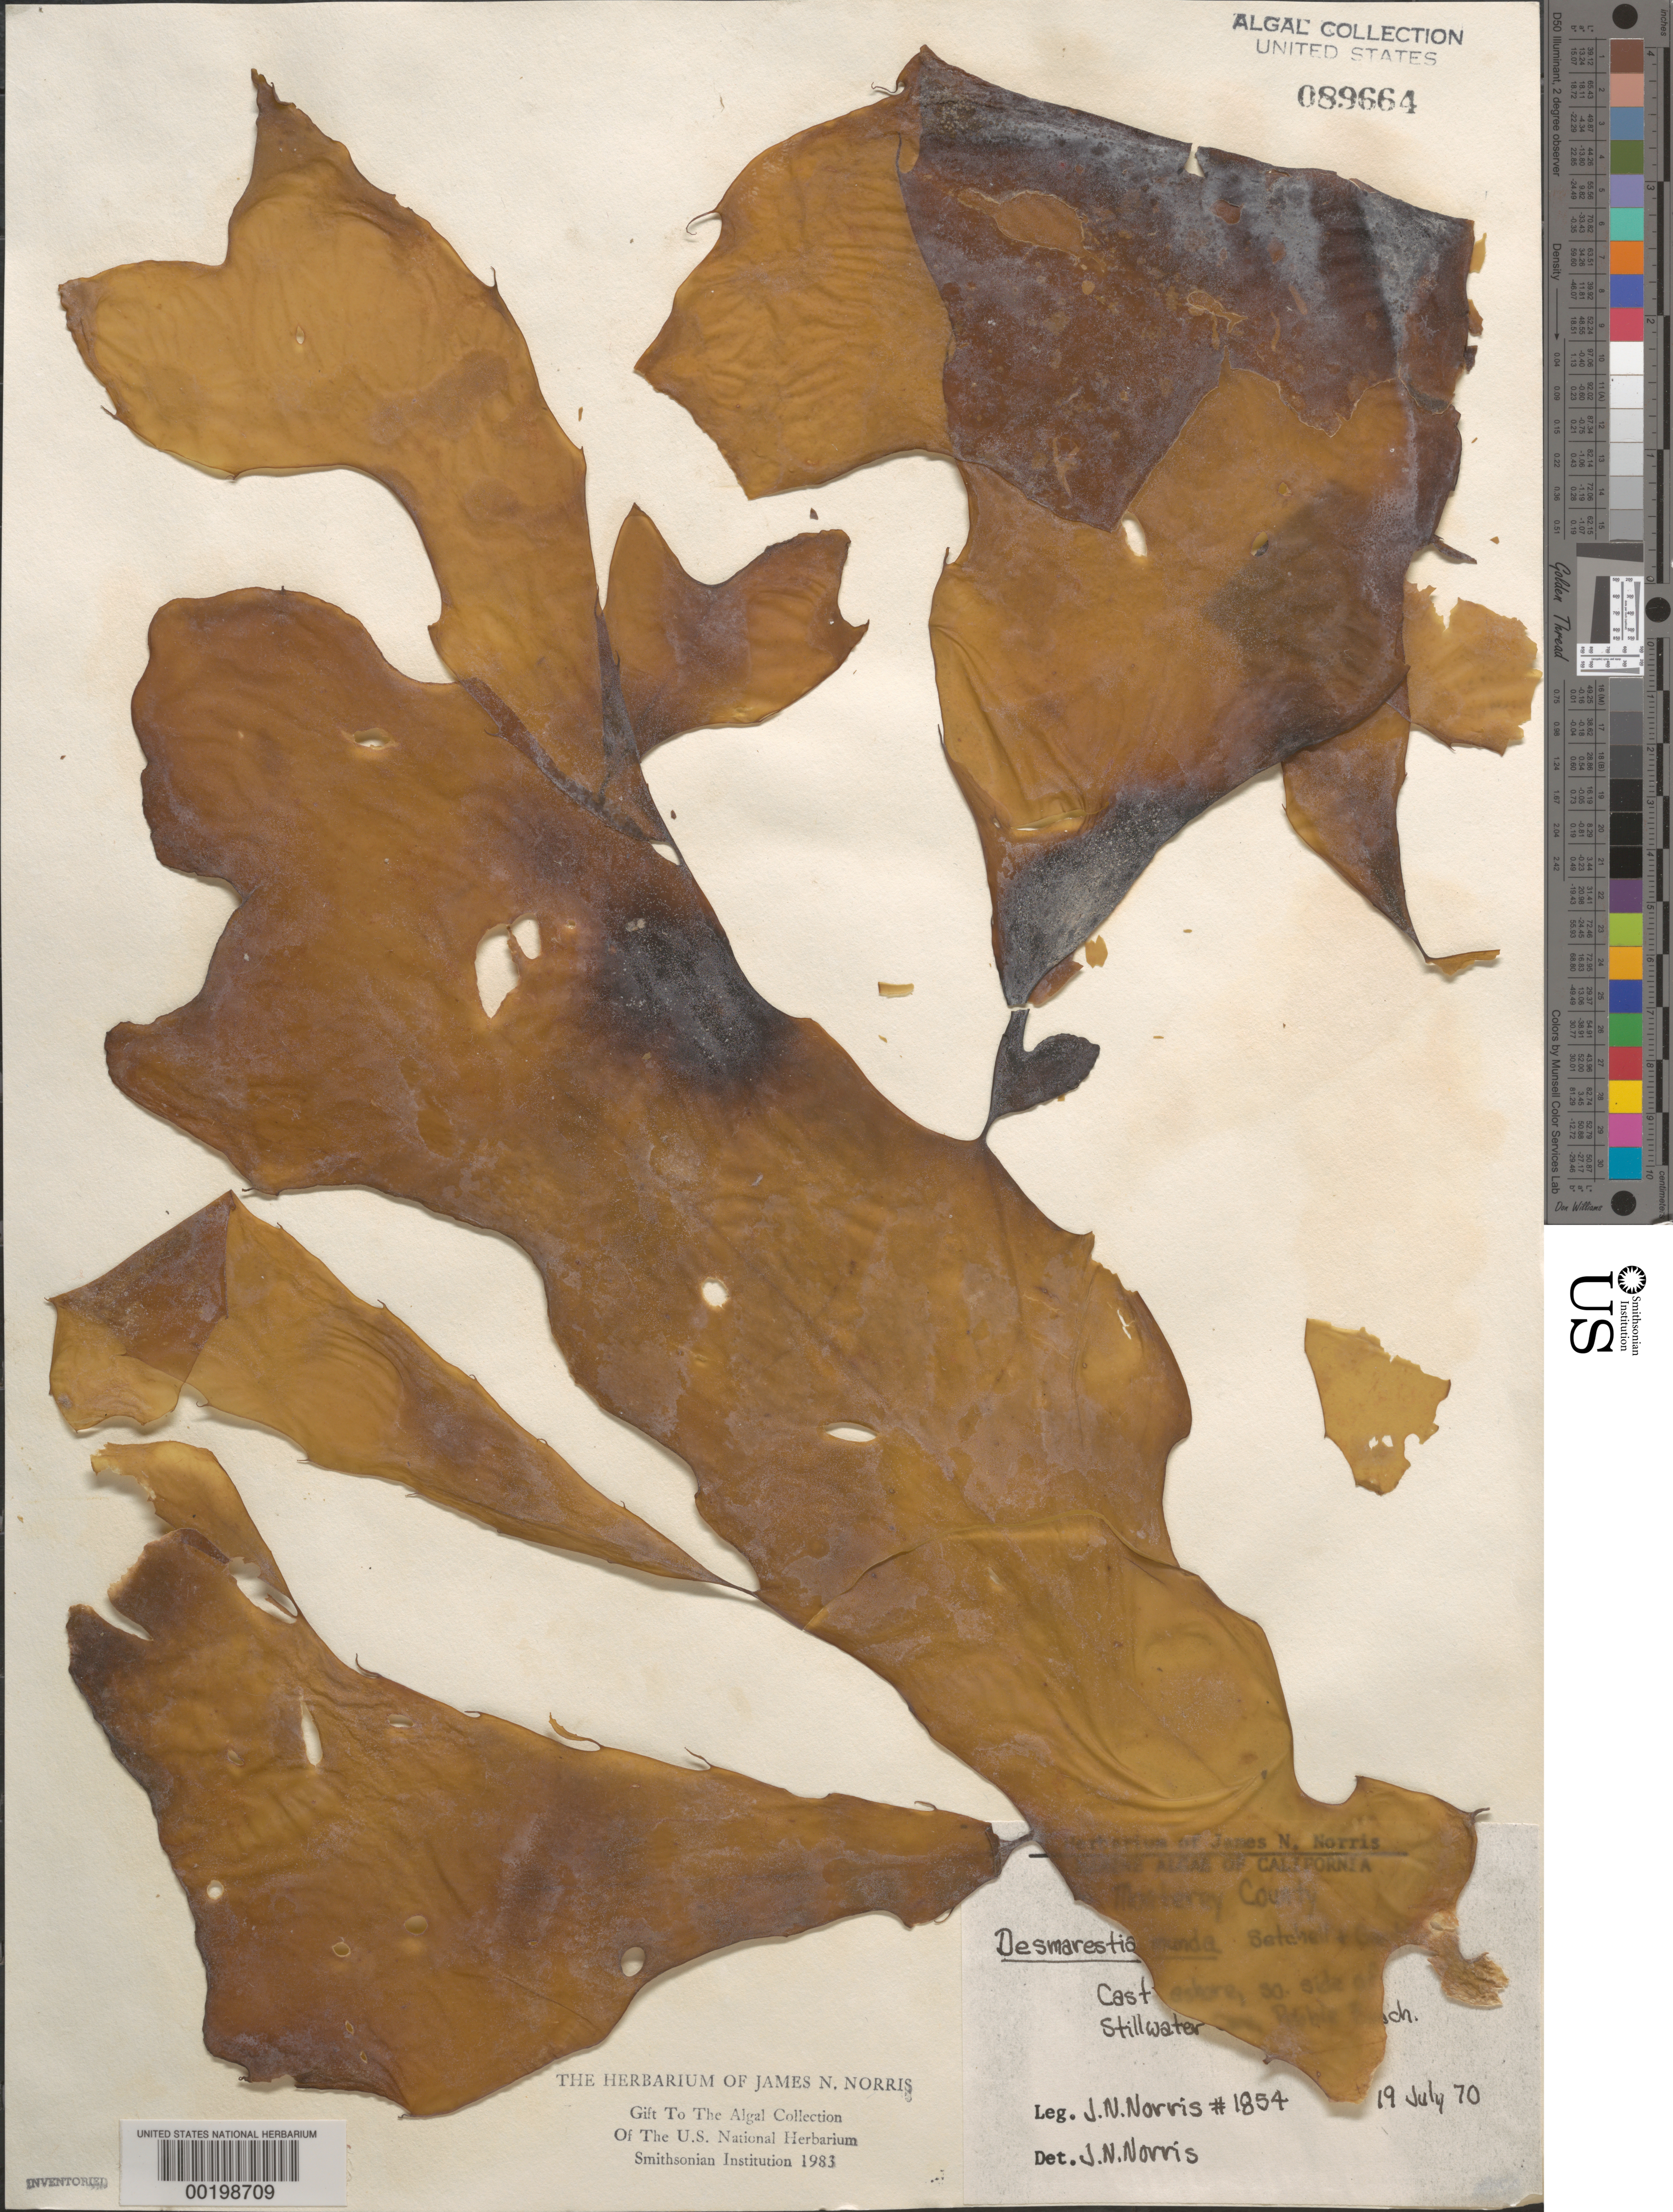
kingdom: Chromista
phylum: Ochrophyta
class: Phaeophyceae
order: Desmarestiales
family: Desmarestiaceae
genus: Desmarestia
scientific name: Desmarestia munda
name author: Setch. & N.L. Gardner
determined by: Norris, James N.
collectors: J. N. Norris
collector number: JN-1854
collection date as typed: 19 Jul 1970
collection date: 1970-07-19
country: United States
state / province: California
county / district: Monterey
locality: Pebble Beach, Stillwater Cove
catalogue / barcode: US 89664